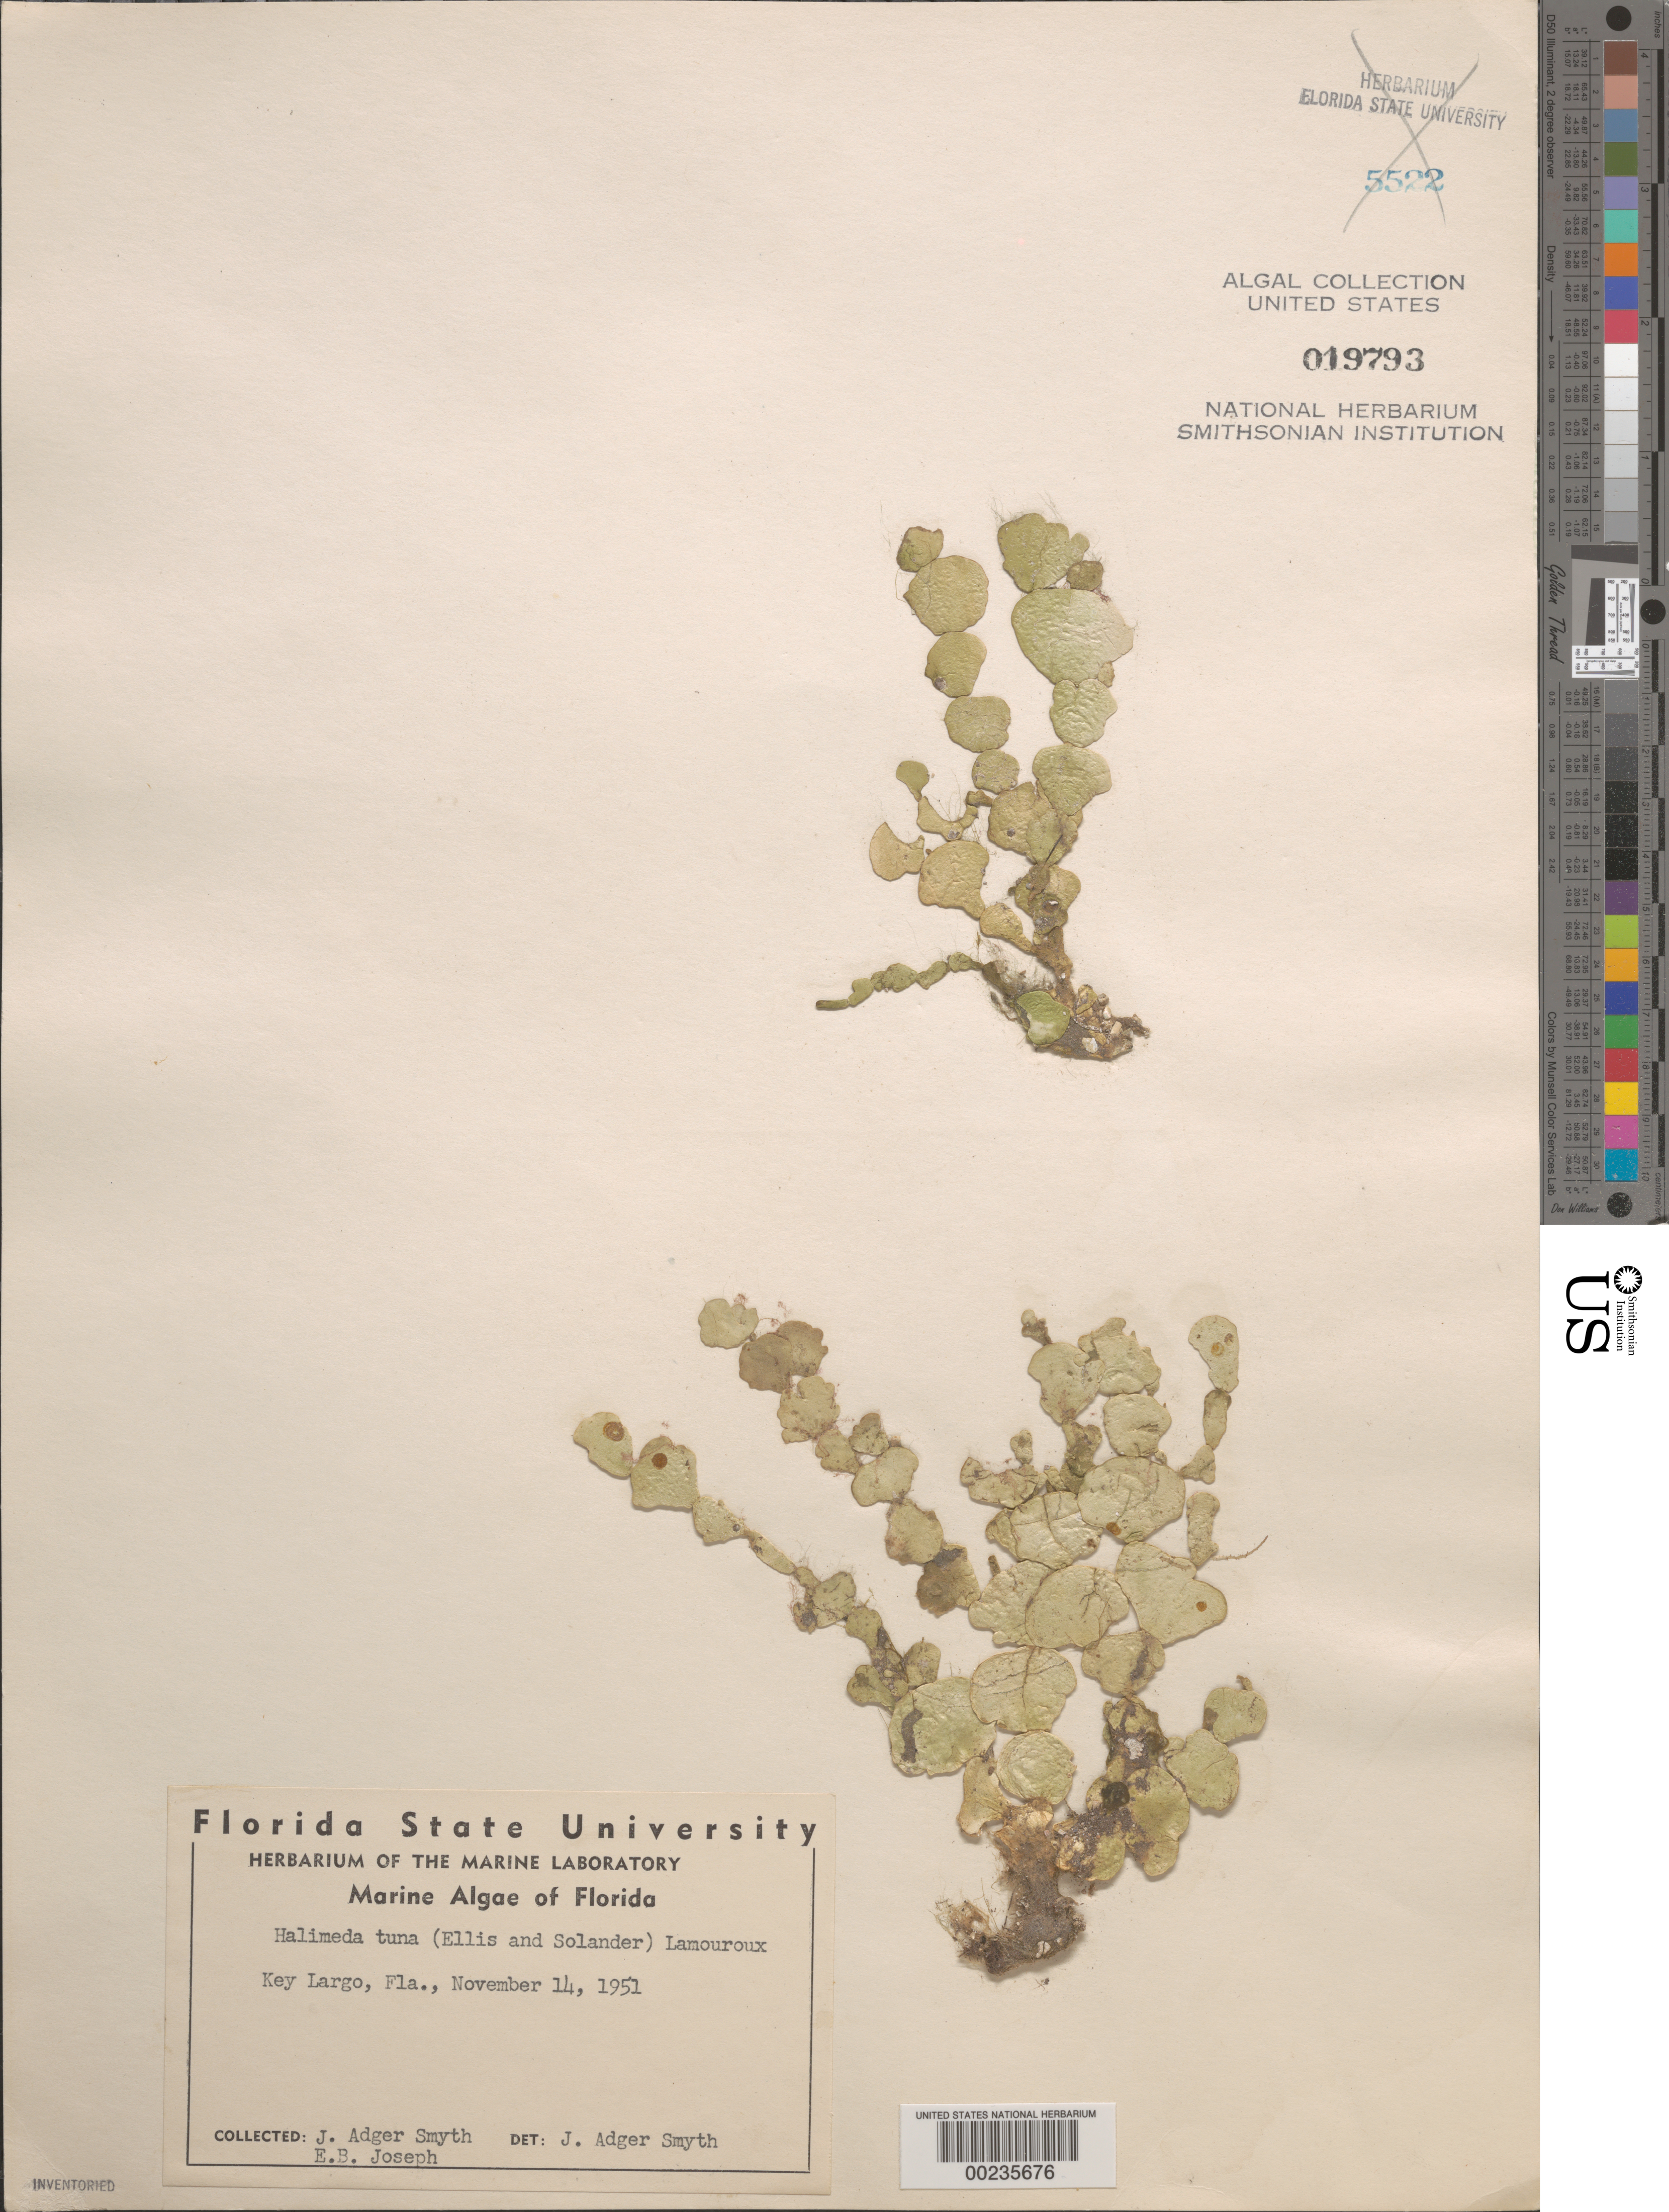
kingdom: Plantae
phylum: Chlorophyta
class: Ulvophyceae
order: Bryopsidales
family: Halimedaceae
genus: Halimeda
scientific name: Halimeda tuna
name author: (J. Ellis & Sol.) J.V.Lamouroux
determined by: Smyth, J. A.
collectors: J. Smyth & E. Joseph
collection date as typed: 14 Nov 1951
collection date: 1951-11-14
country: United States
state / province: Florida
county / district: Monroe County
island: Key Largo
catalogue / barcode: US 19793